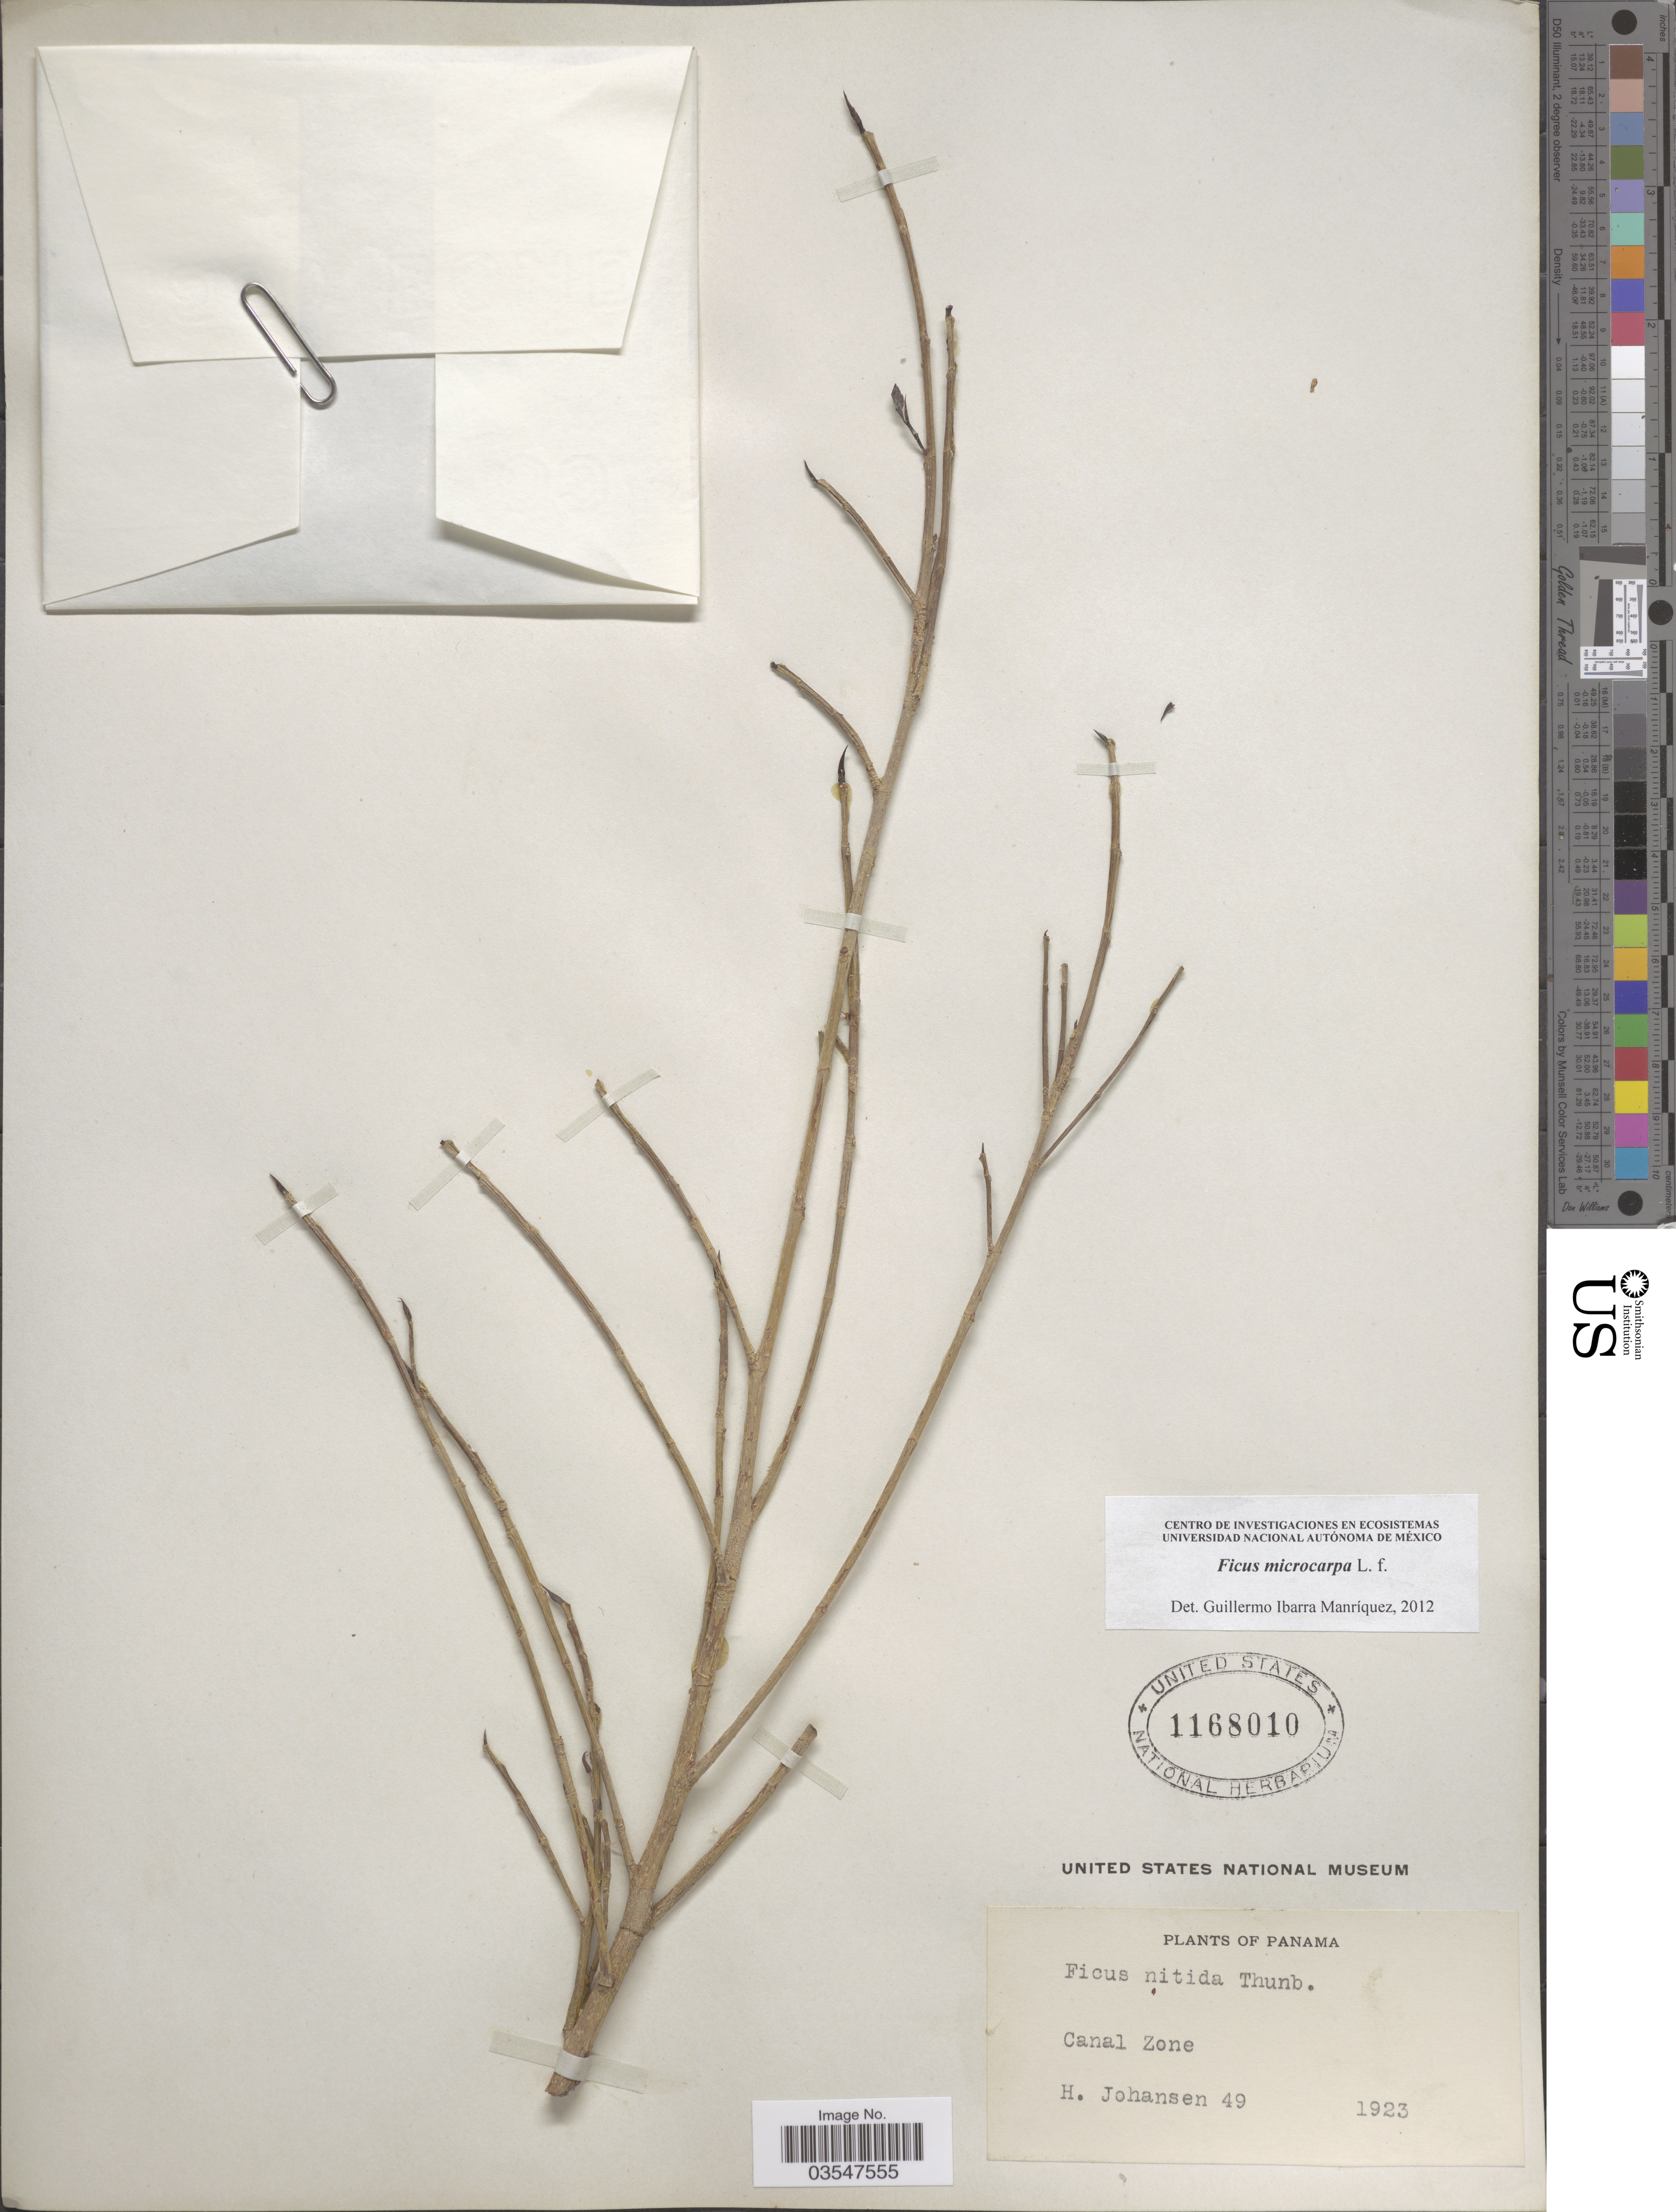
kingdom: Plantae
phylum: Tracheophyta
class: Magnoliopsida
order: Rosales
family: Moraceae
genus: Ficus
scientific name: Ficus microcarpa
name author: L. f.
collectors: H. Johansen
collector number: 49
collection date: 1923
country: Panama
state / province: Colón / Panamá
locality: Canal Zone.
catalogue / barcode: US 1168010